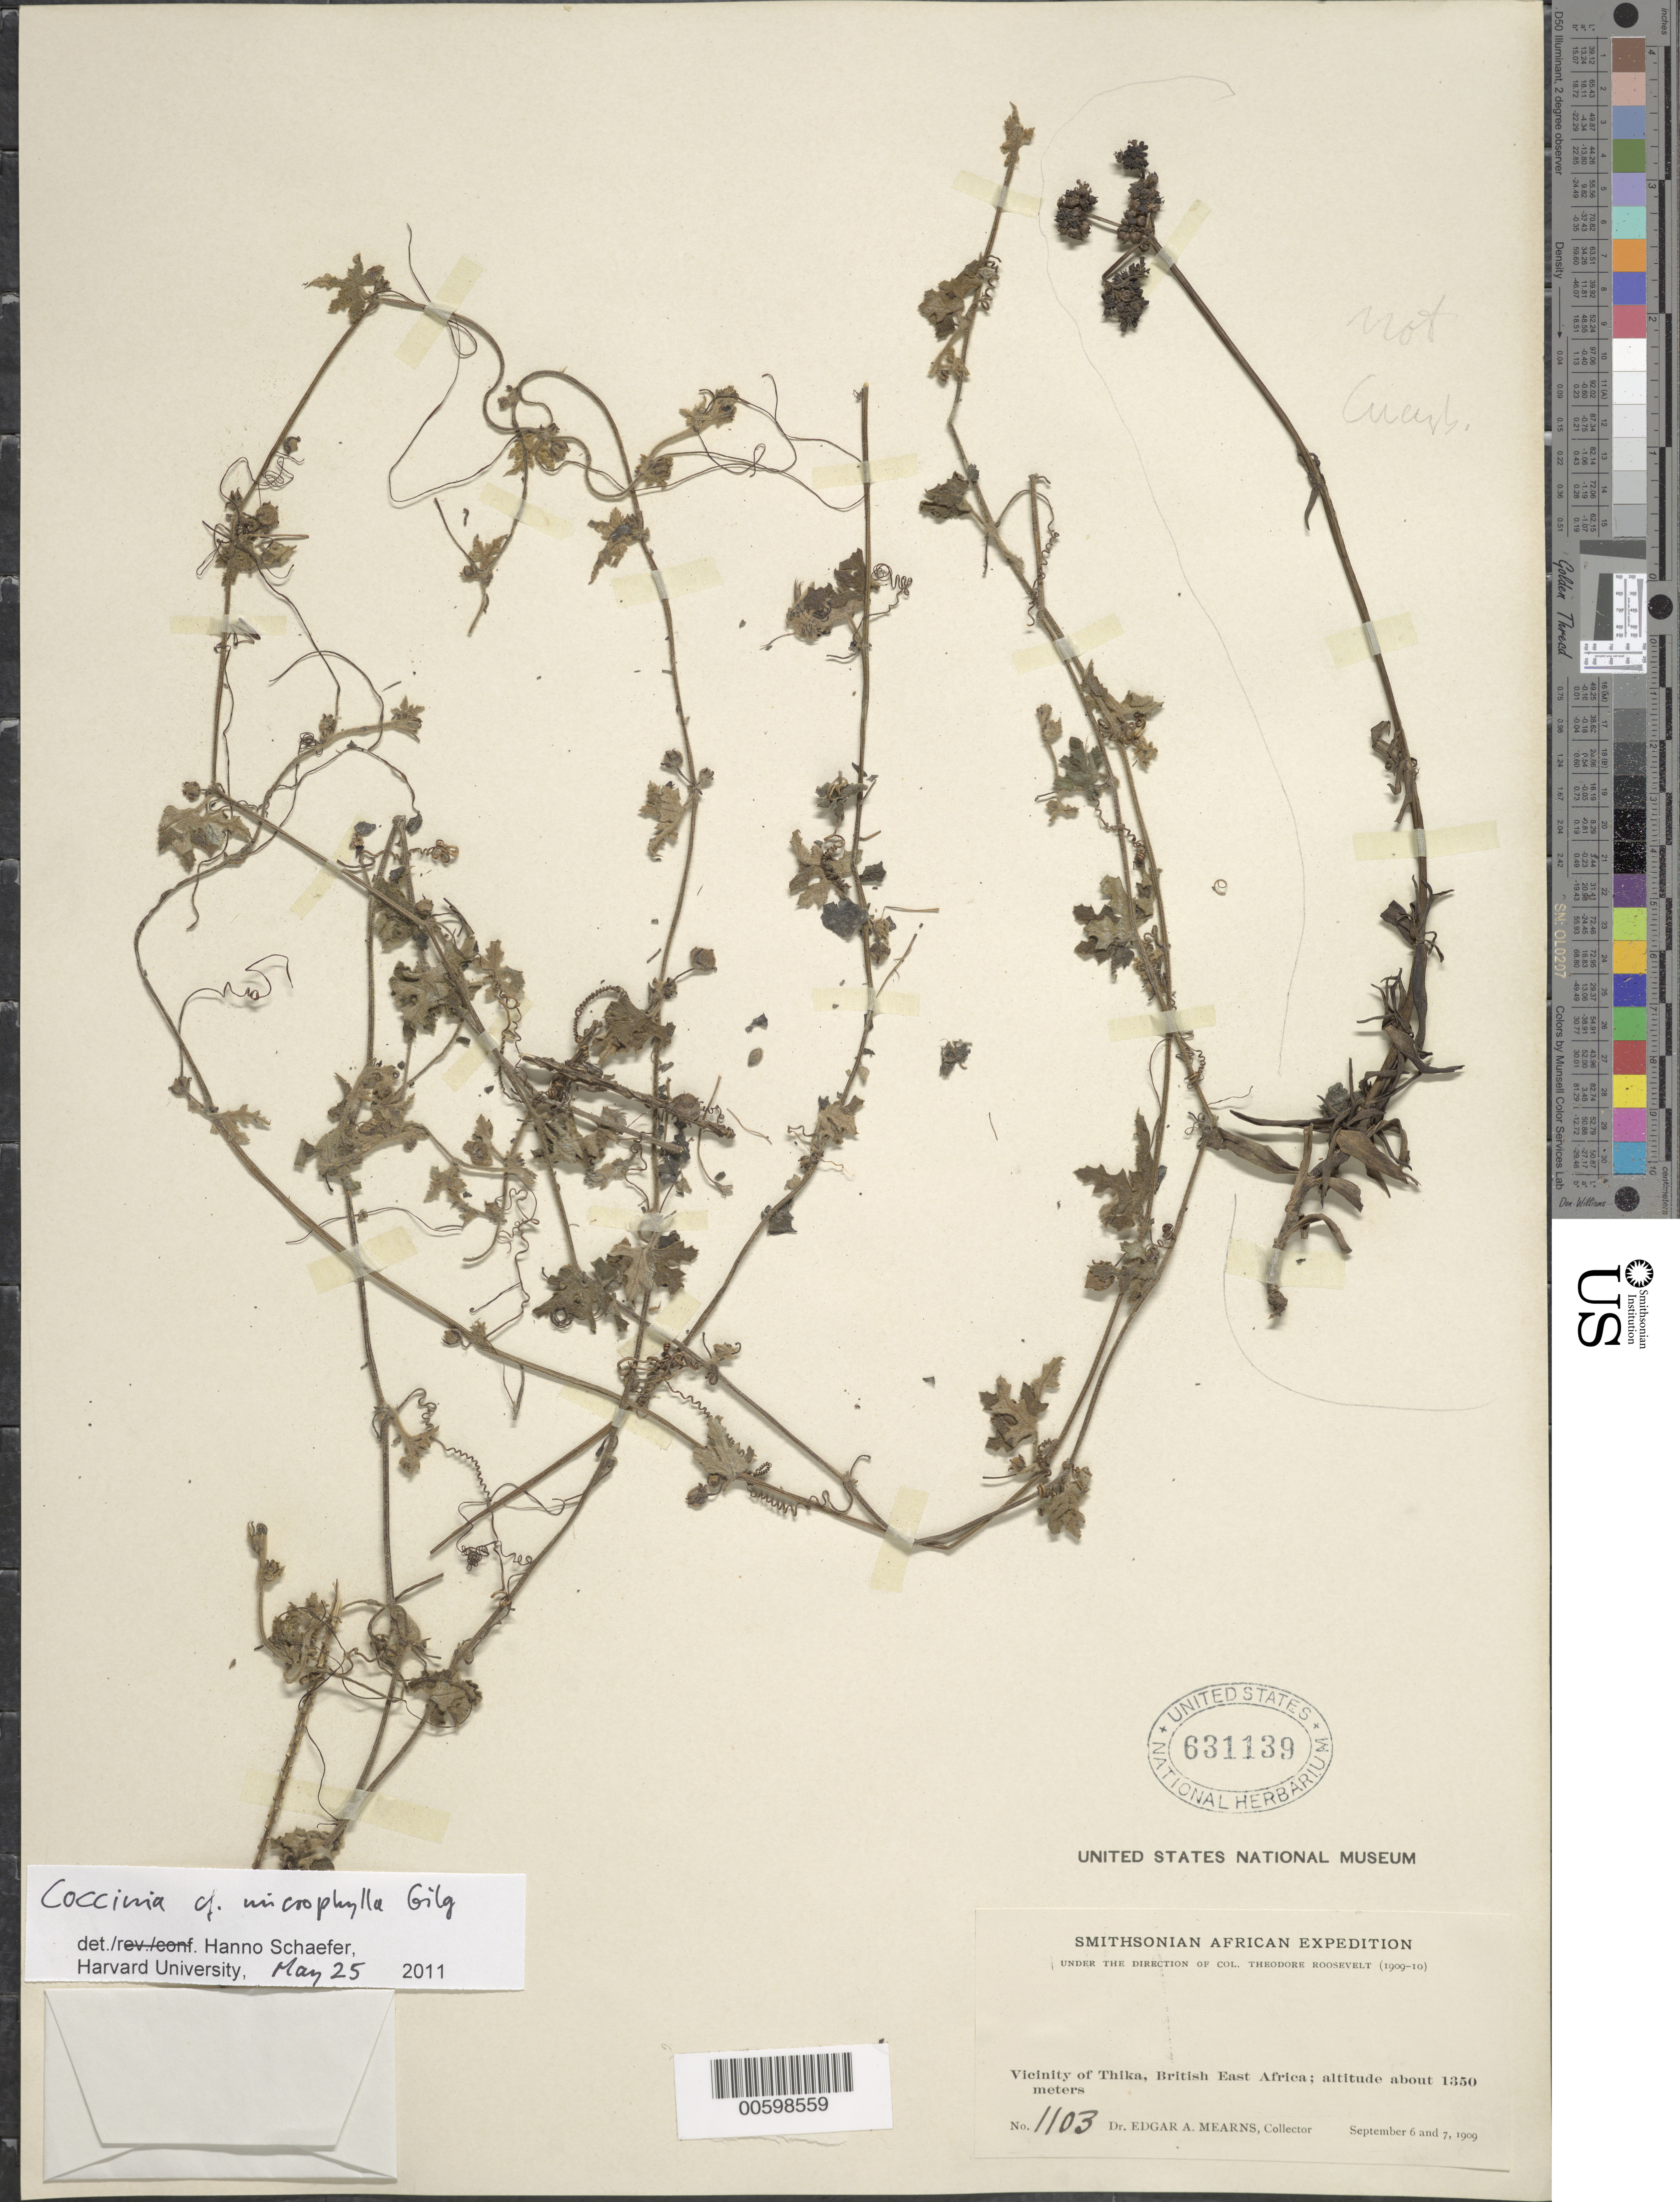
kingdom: Plantae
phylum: Tracheophyta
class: Magnoliopsida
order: Cucurbitales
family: Cucurbitaceae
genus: Coccinia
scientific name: Coccinia microphylla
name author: Gilg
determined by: Schaefer, Hanno, Harvard University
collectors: E. A. Mearns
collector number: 1103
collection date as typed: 06 Sep 1909 to 07 Sep 1909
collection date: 1909-09-06/1909-09-07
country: Kenya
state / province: Kiambu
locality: Vicinity of Thika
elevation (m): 1350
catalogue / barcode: US 631139